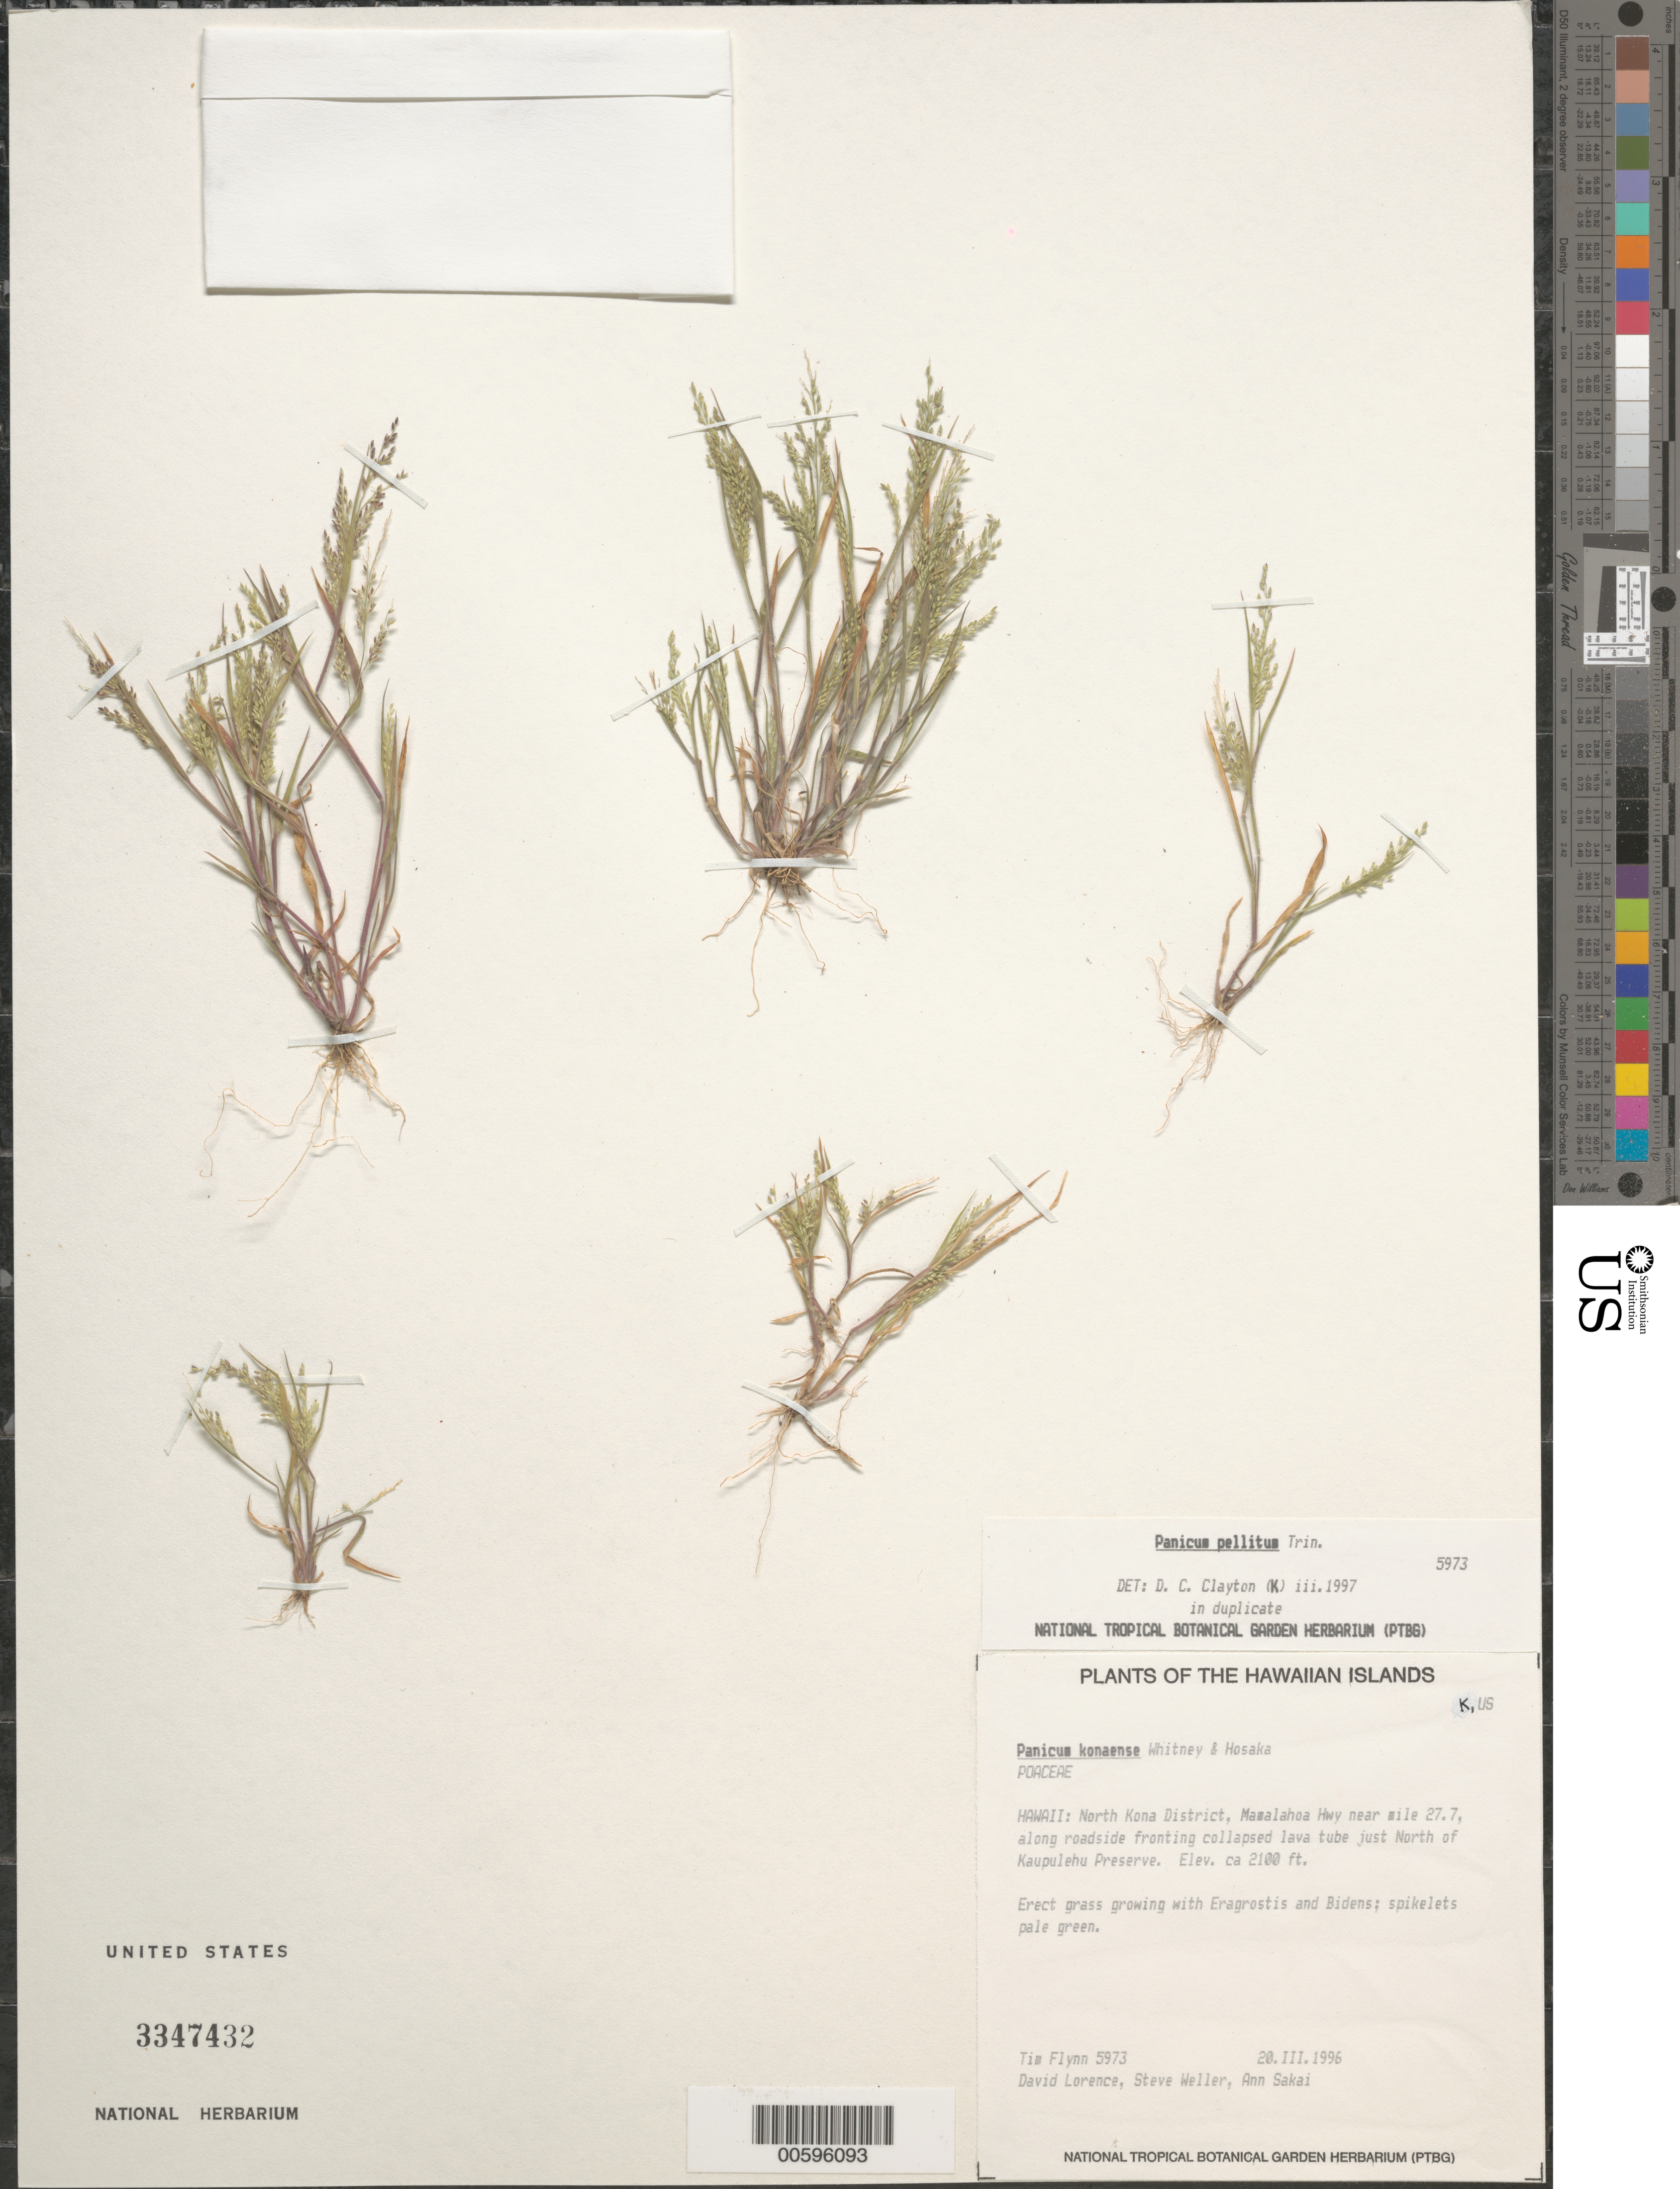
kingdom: Plantae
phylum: Tracheophyta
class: Liliopsida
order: Poales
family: Poaceae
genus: Panicum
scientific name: Panicum pellitum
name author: Trin.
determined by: Clayton, D. C.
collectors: T. W. Flynn, D. Lorence, S. G. Weller & A. Sakai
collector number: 5973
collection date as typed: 20 Mar 1996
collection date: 1996-03-20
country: United States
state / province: Hawaii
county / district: Hawaii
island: Hawaii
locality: North Kona District, Mamalahoa Hwy near mi 27.7, along roadside fronting collapsed lava tube just N of Kaupulahu Preserve.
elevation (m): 640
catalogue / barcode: US 3347432